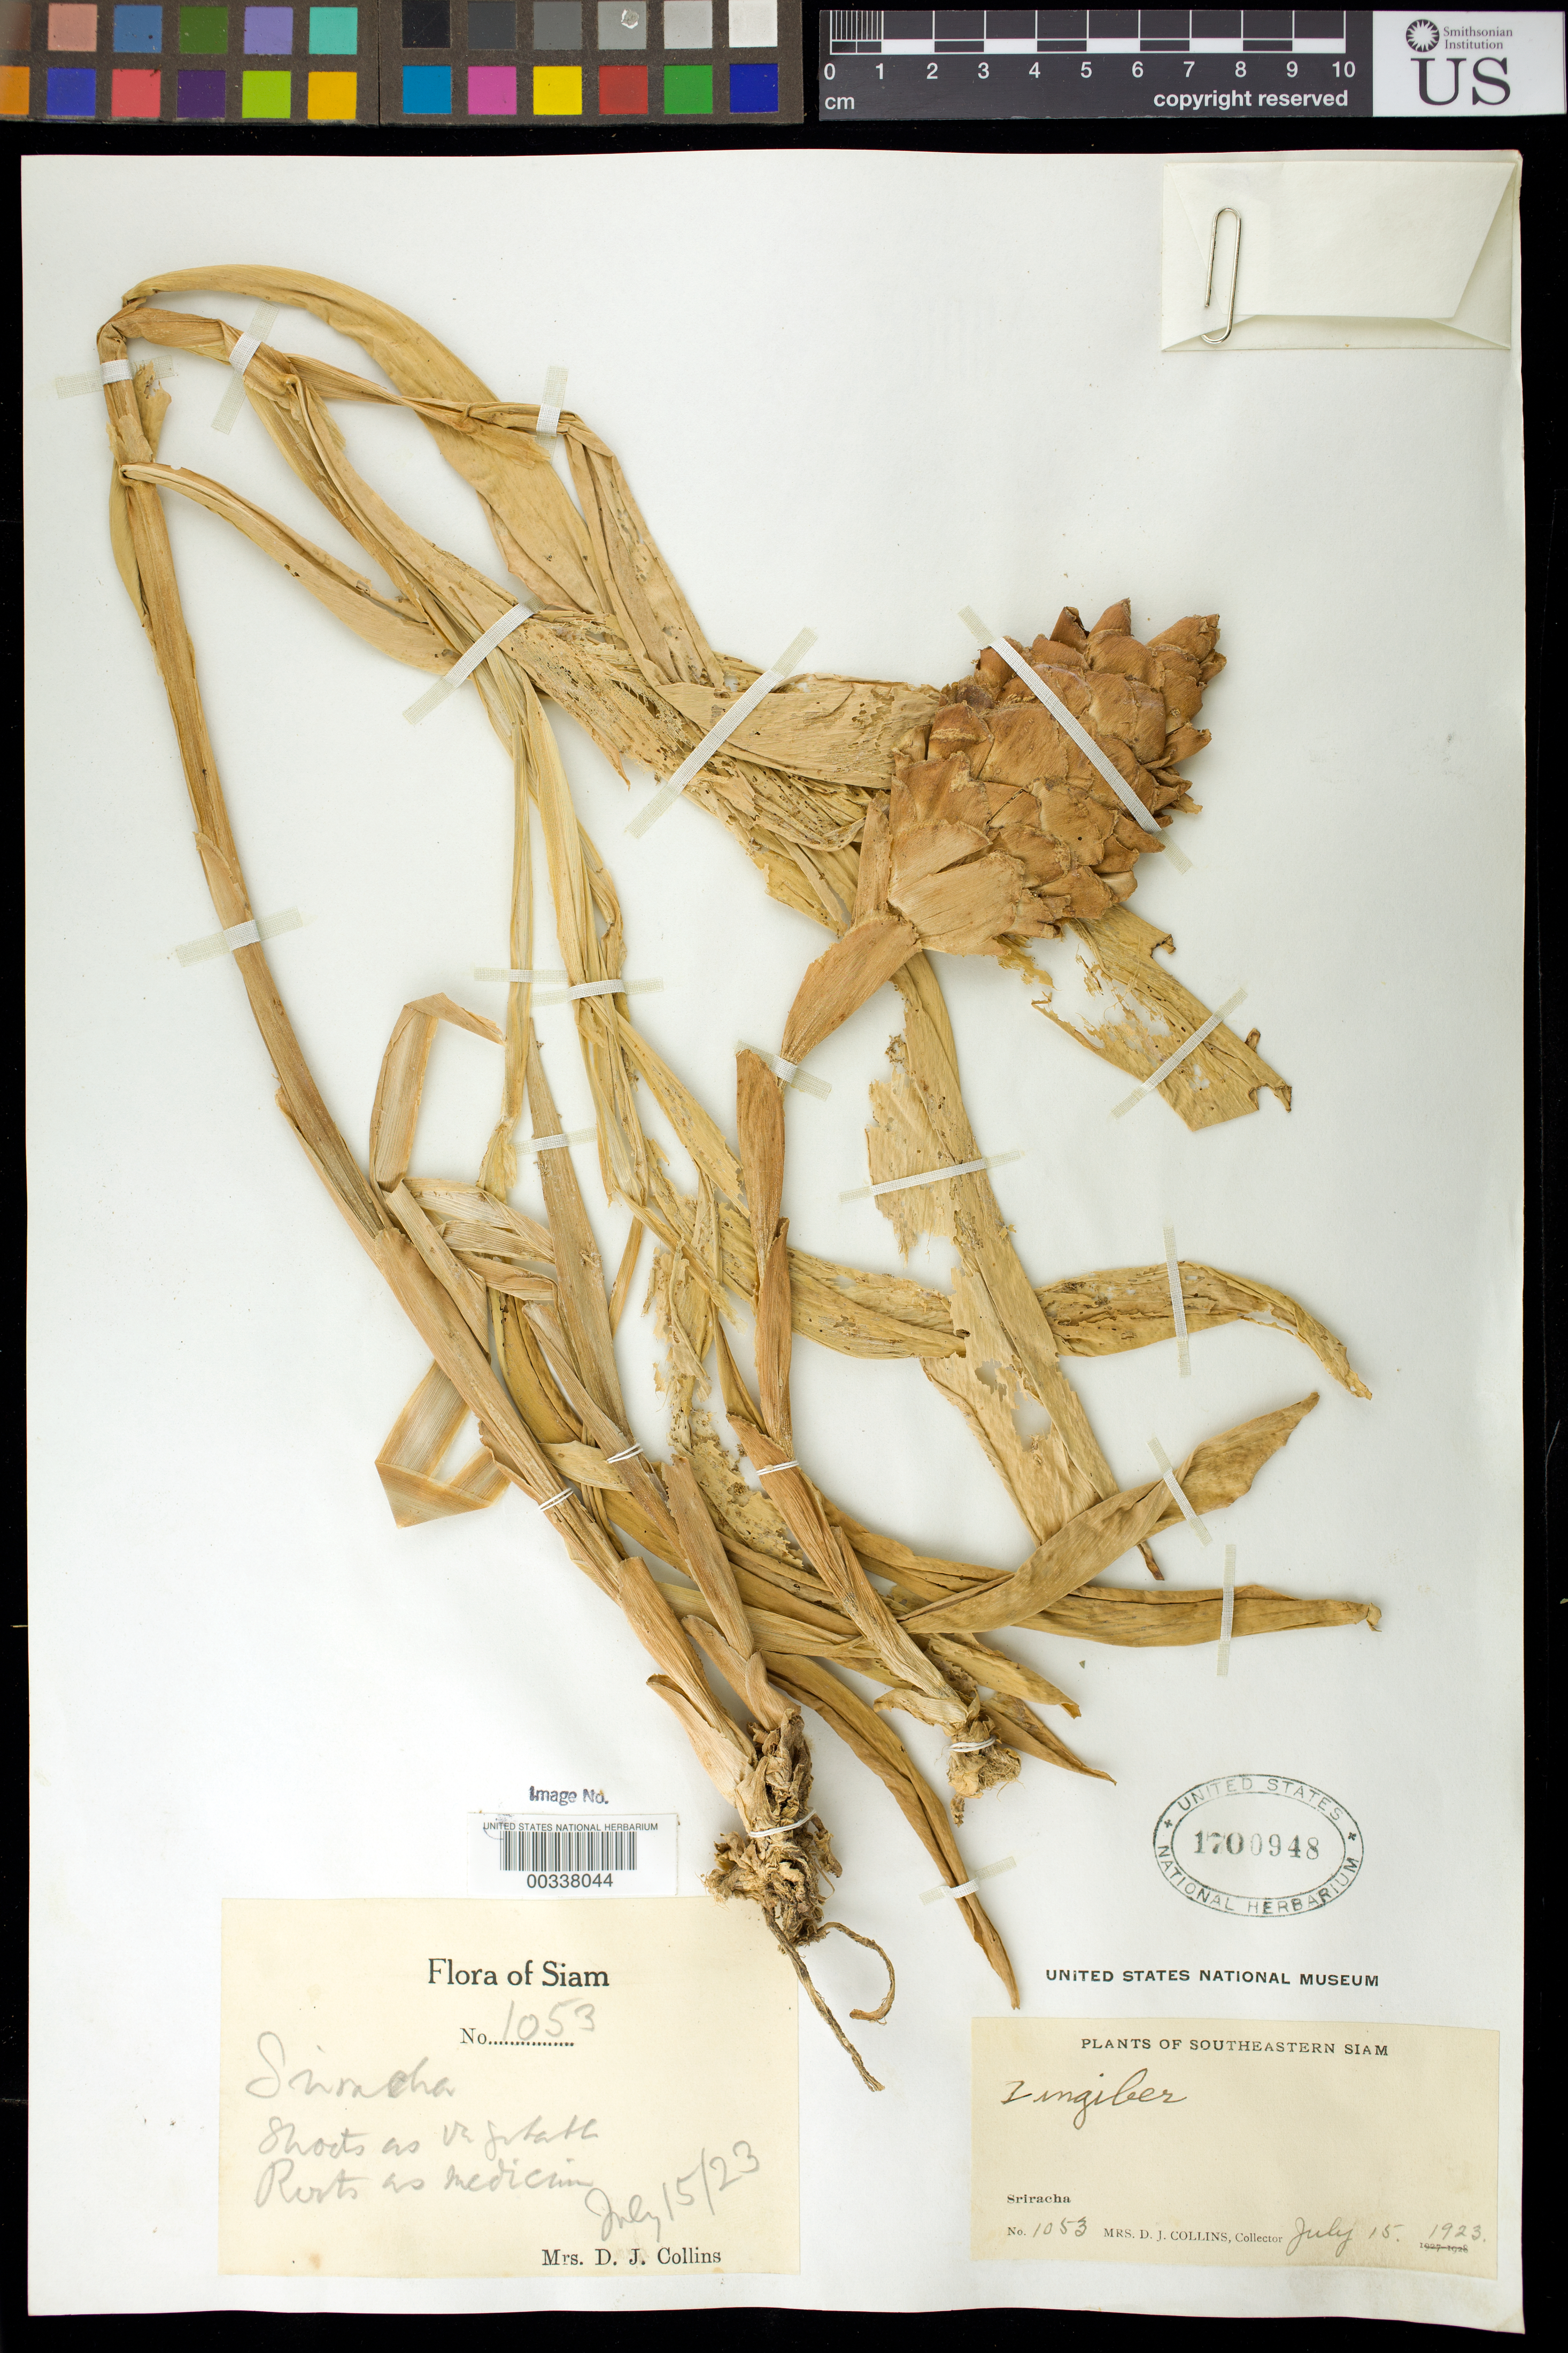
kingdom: Plantae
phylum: Tracheophyta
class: Liliopsida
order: Zingiberales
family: Zingiberaceae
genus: Zingiber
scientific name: Zingiber sp.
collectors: Mrs. D. J. Collins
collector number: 1053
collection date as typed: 15 Jul 1923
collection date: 1923-07-15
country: Thailand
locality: Plants of southeastern siam, sriracha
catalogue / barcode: US 1700948